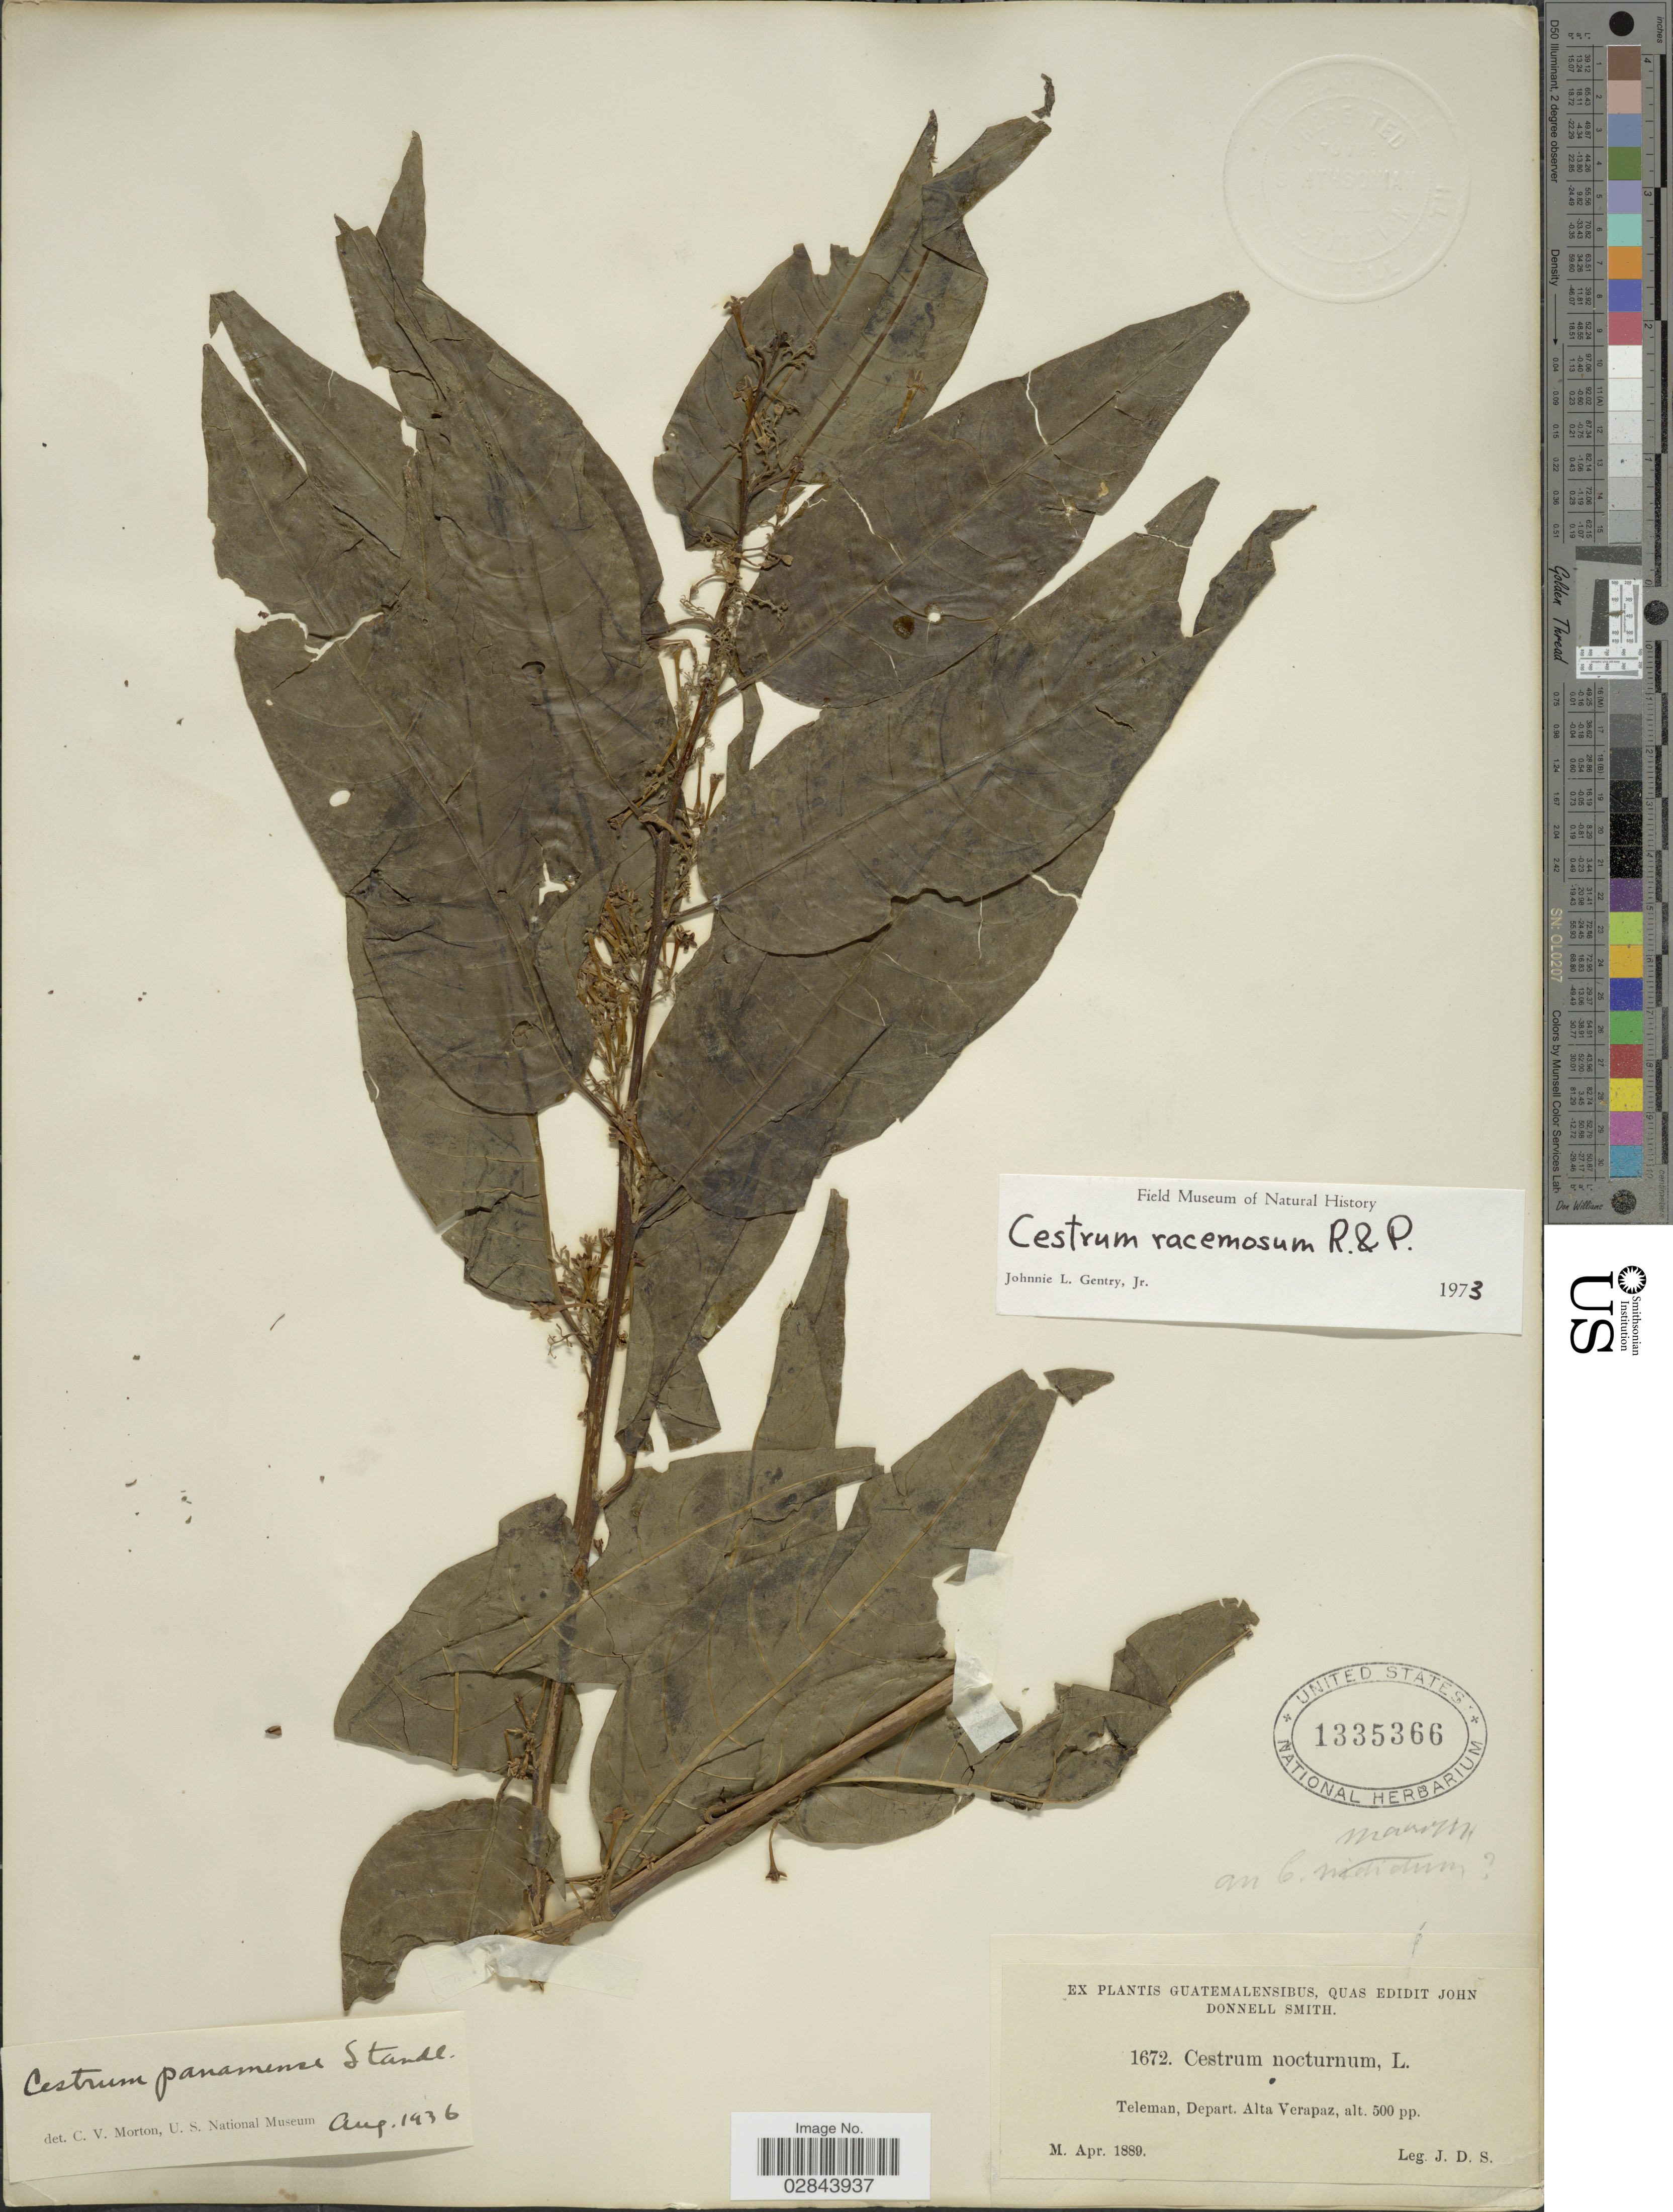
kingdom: Plantae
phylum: Tracheophyta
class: Magnoliopsida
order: Solanales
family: Solanaceae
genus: Cestrum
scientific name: Cestrum racemosum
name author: Ruiz & Pav.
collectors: J. Donnell Smith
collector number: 1672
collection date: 1889-04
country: Guatemala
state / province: Alta Verapaz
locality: Teleman, Depart. Alta Verapaz.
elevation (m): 152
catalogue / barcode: US 1335366